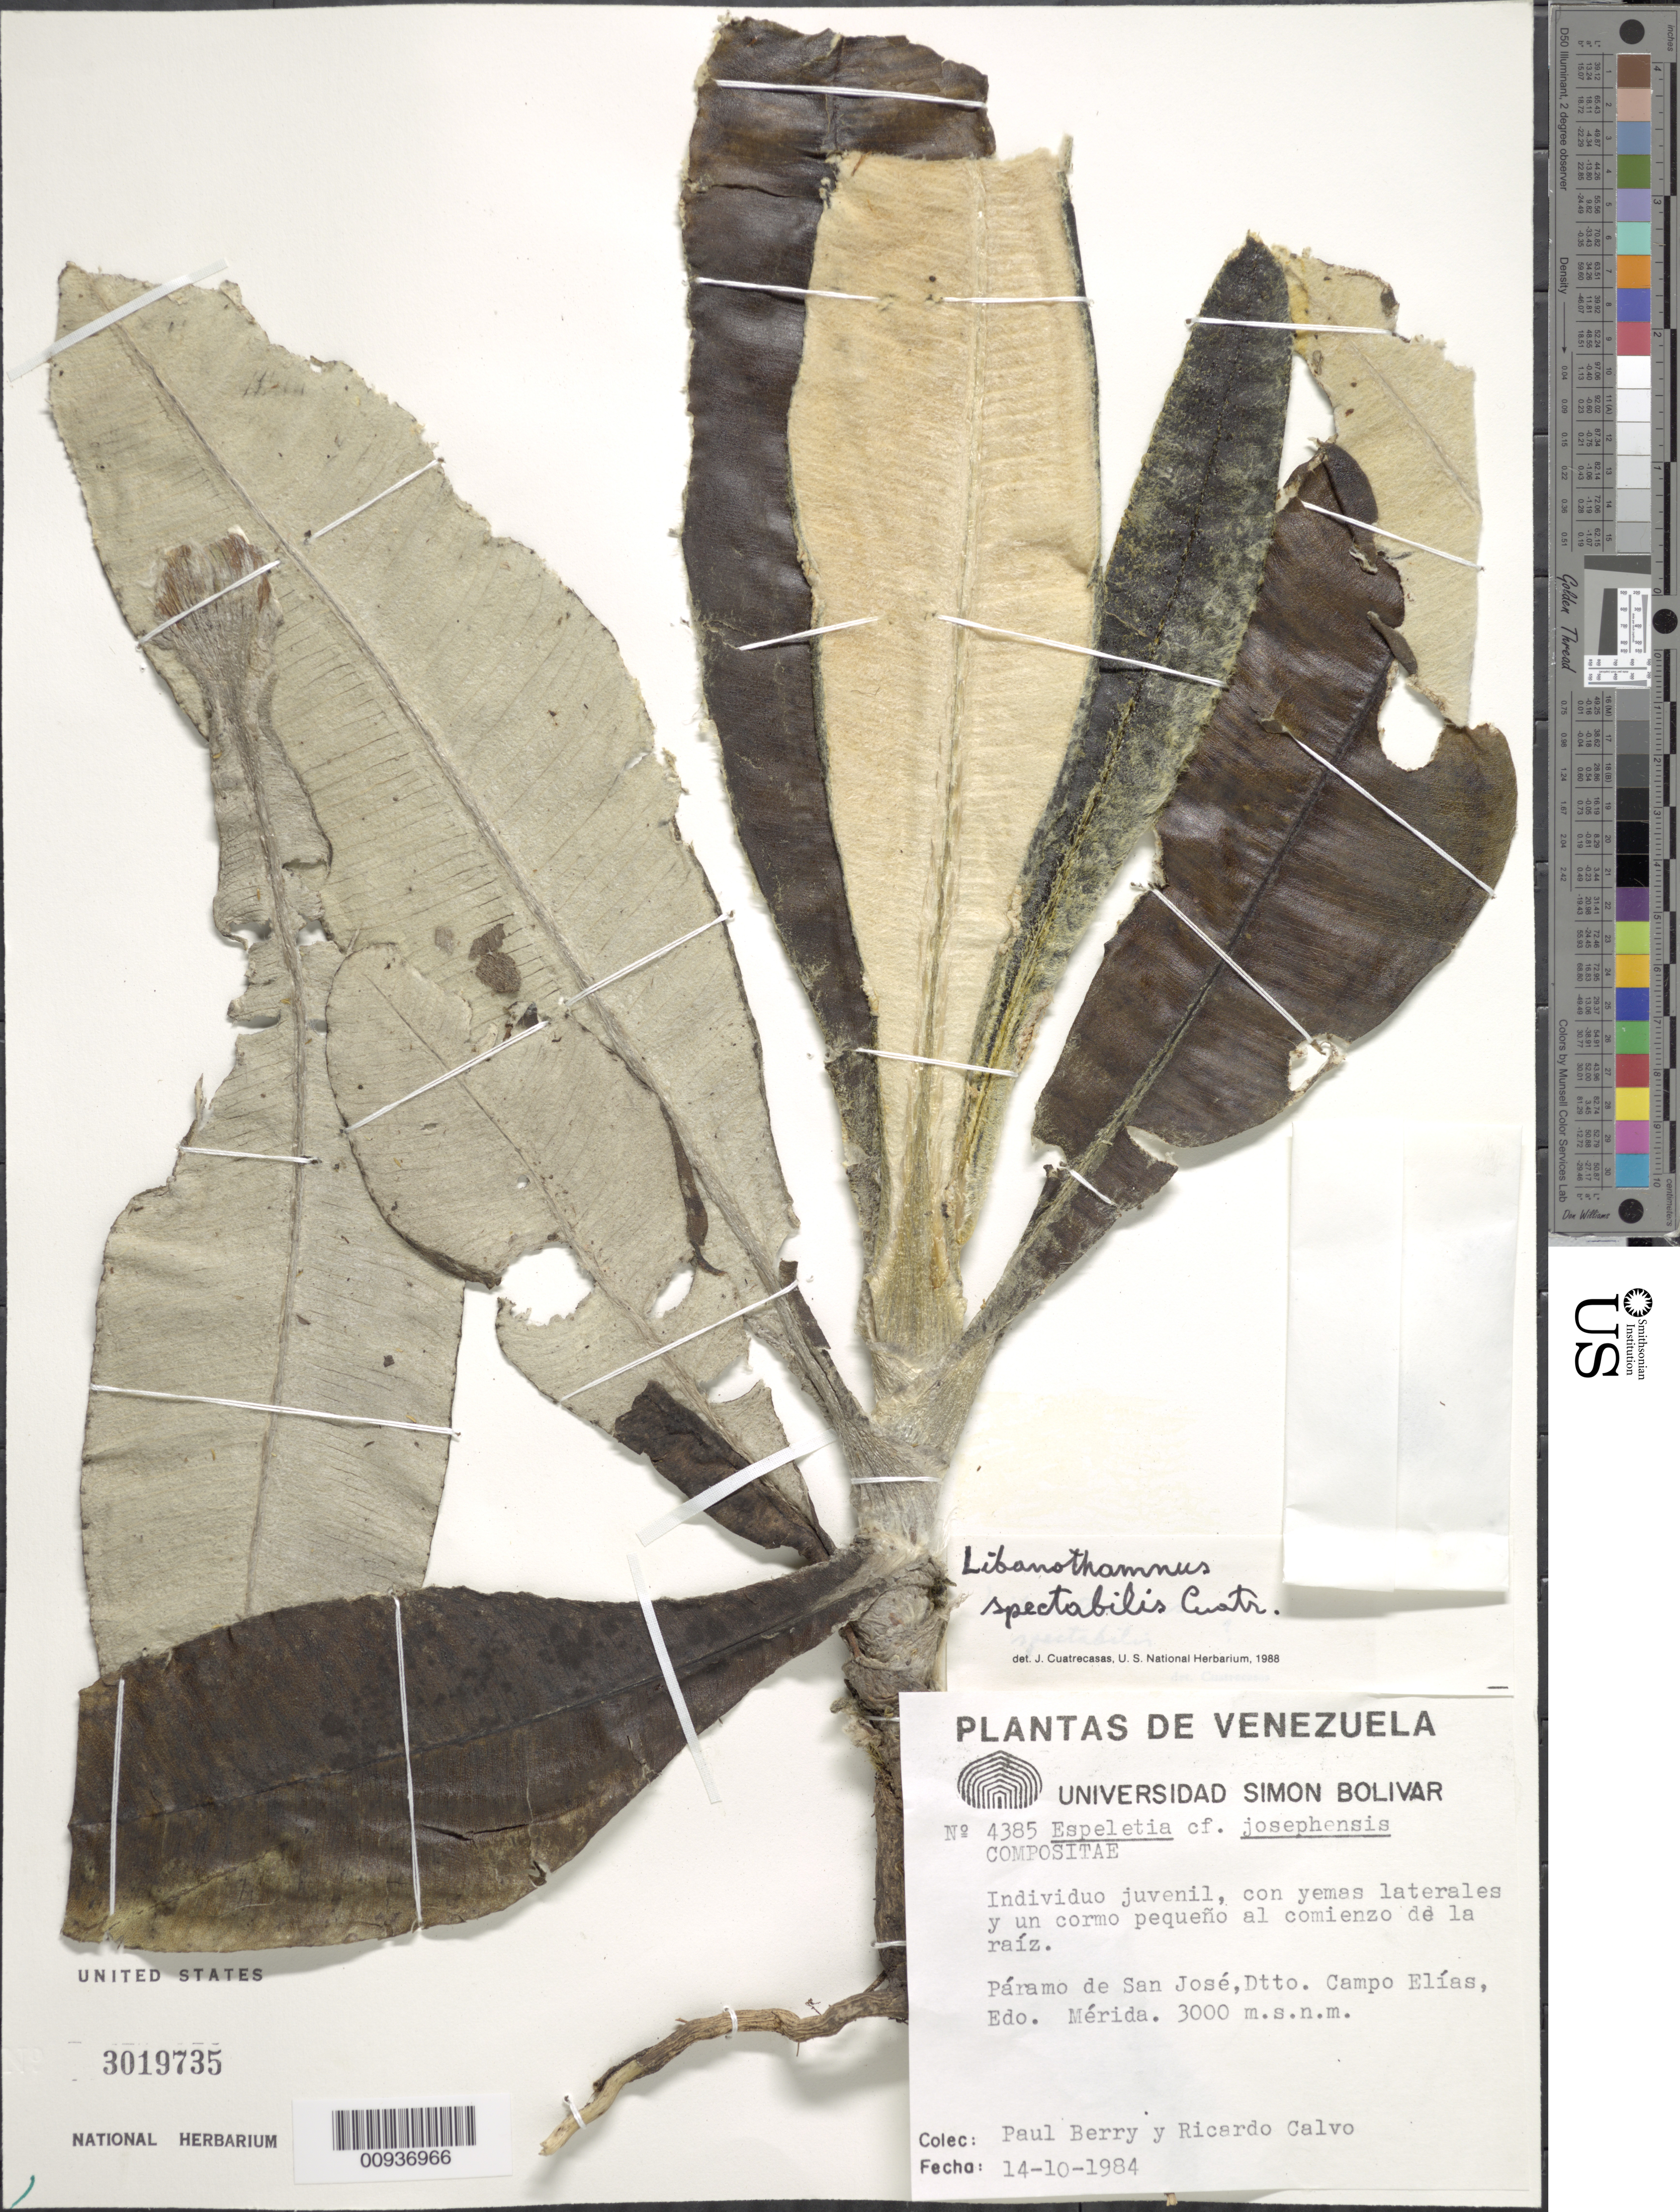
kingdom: Plantae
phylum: Tracheophyta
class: Magnoliopsida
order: Asterales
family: Asteraceae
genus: Libanothamnus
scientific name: Libanothamnus spectabilis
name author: (Cuatrec.) Cuatrec.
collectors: P. E. Berry & R. Calvo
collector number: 4385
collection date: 1984-10-14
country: Venezuela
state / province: Mérida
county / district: Campo Elías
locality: Páramo de San José.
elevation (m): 3000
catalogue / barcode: US 3019735